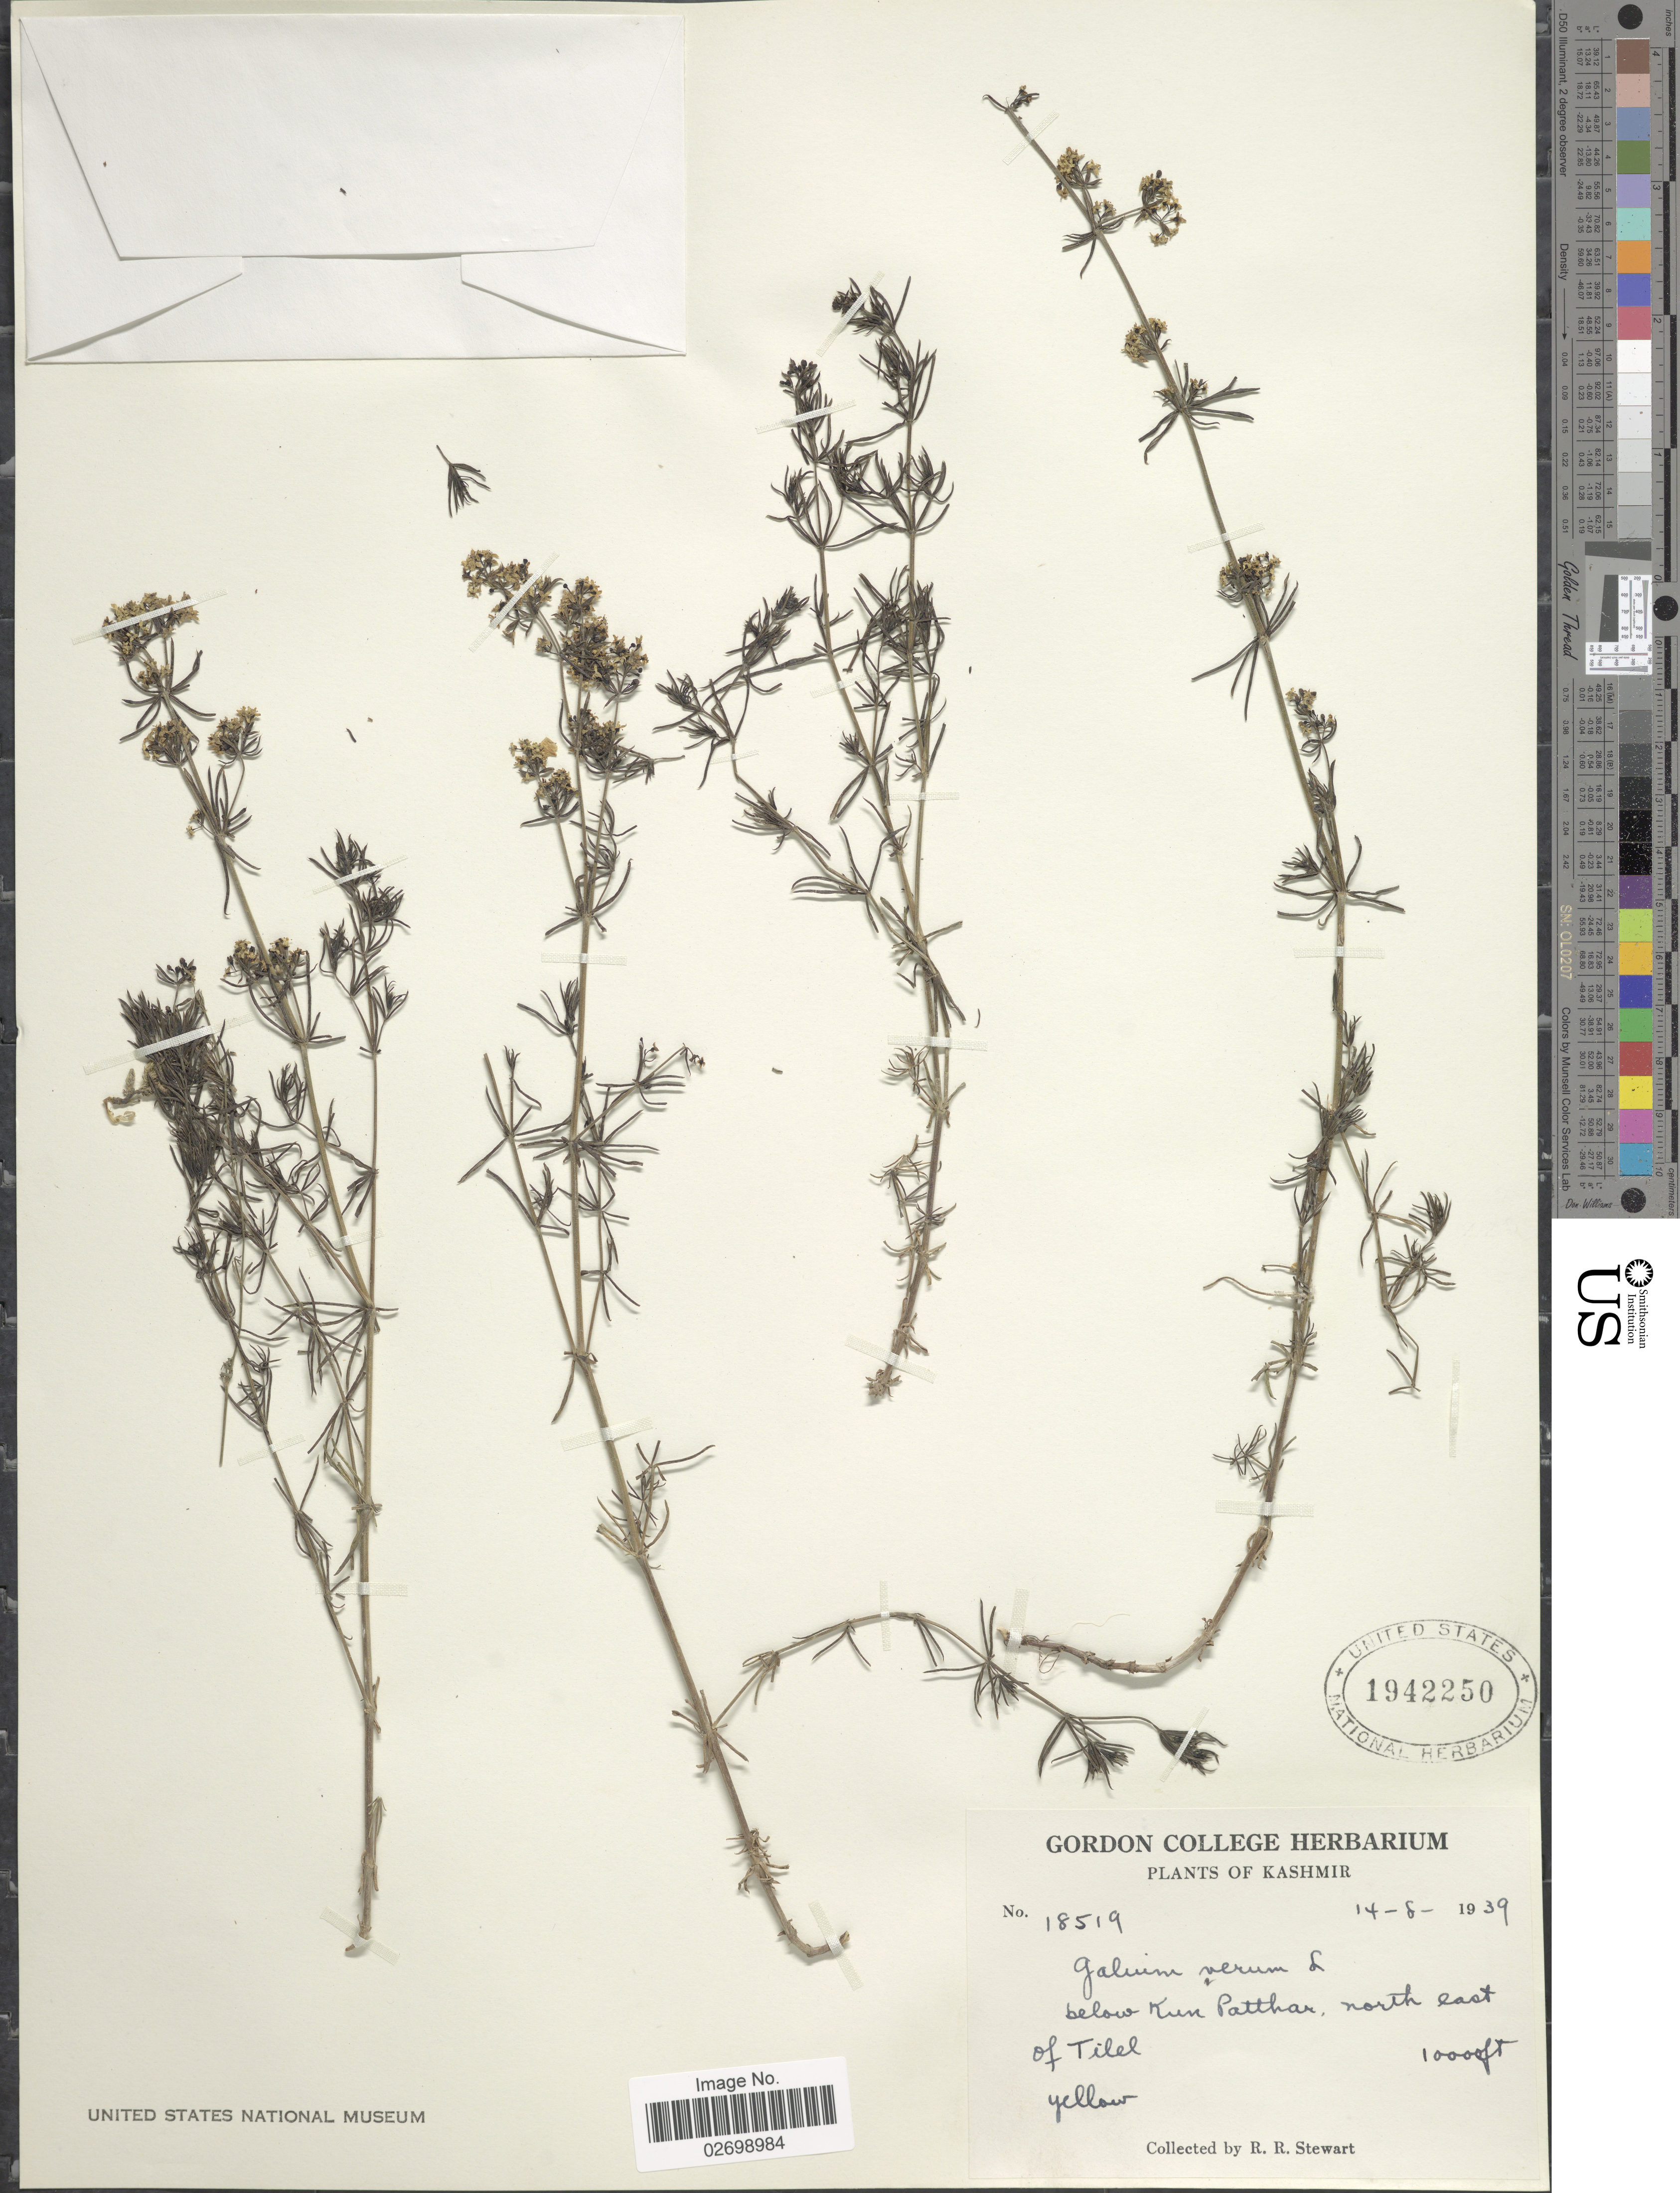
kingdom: Plantae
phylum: Tracheophyta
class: Magnoliopsida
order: Gentianales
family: Rubiaceae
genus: Galium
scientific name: Galium verum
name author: L.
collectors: R. R. Stewart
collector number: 18519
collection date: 1939-08-14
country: India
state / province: Jammu and Kashmir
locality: Kashmir, below Kun Patthar, north east of Tilel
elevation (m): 3048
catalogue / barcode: US 1942250